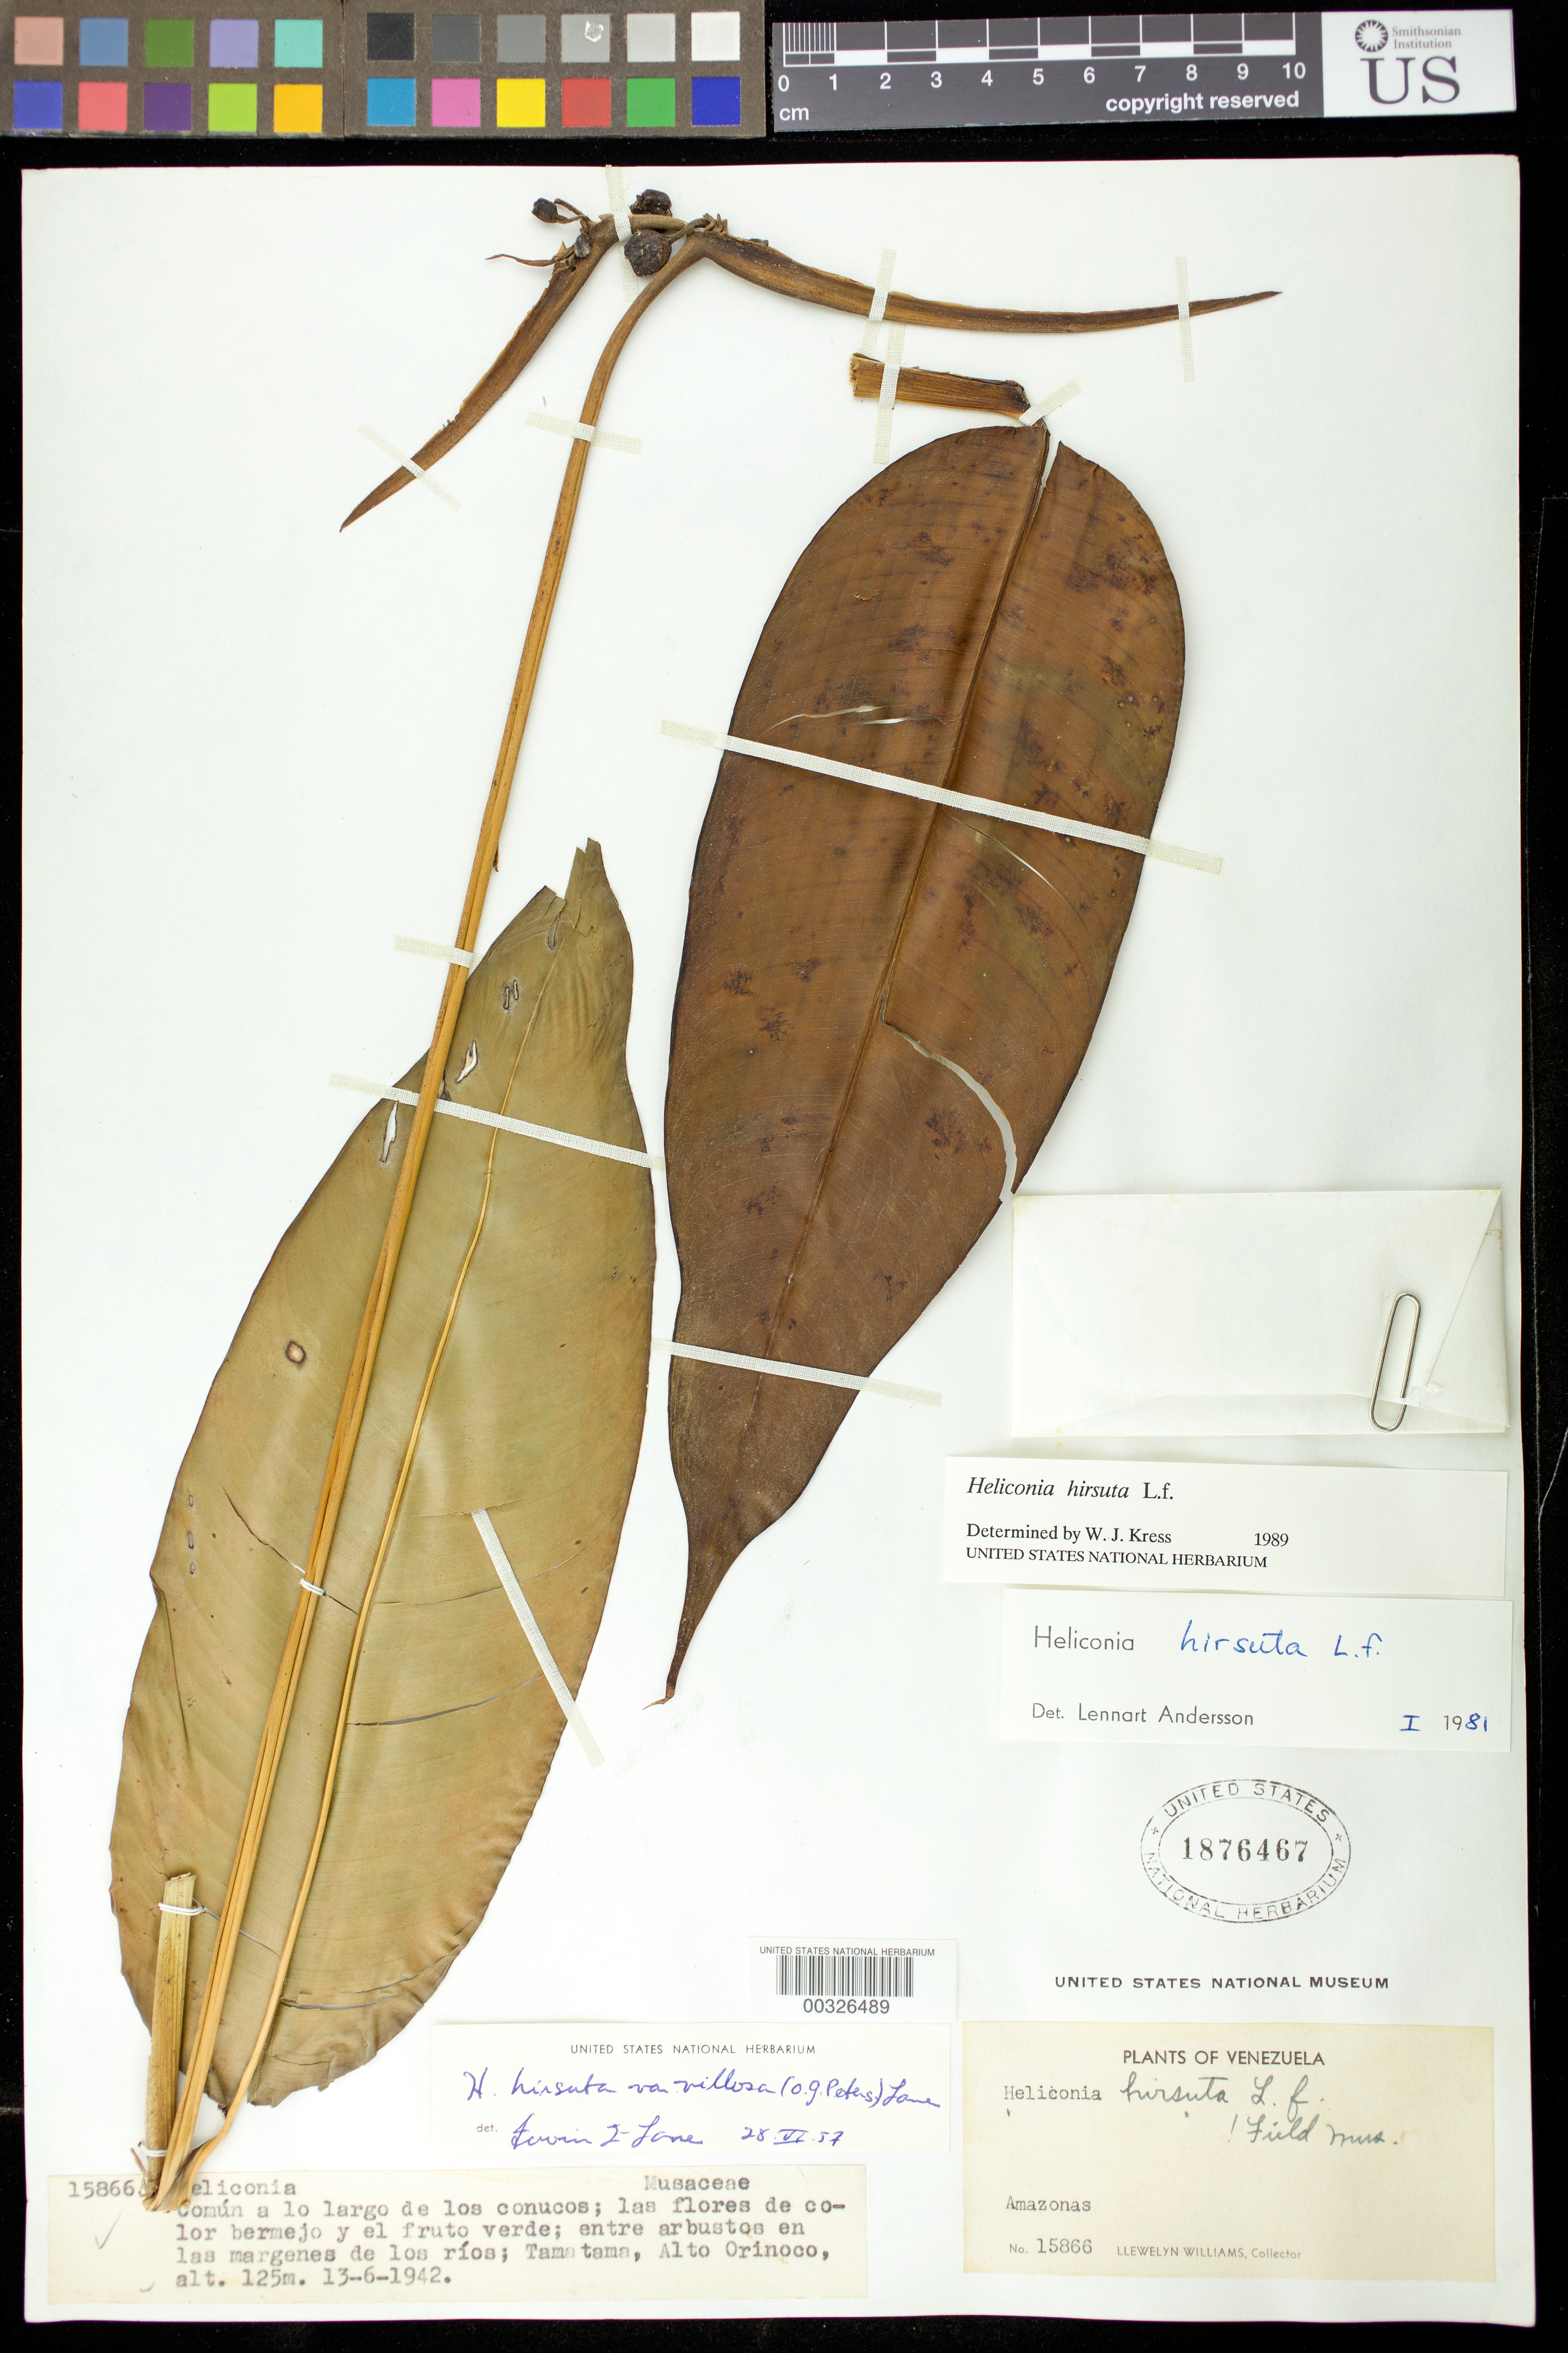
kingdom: Plantae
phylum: Tracheophyta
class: Liliopsida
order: Zingiberales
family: Heliconiaceae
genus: Heliconia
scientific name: Heliconia hirsuta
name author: L. f.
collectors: Ll. Williams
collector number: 15866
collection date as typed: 13 Jun 1942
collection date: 1942-06-13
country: Venezuela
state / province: Amazonas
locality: Tamatama, alto orinoco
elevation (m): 125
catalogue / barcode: US 1876467